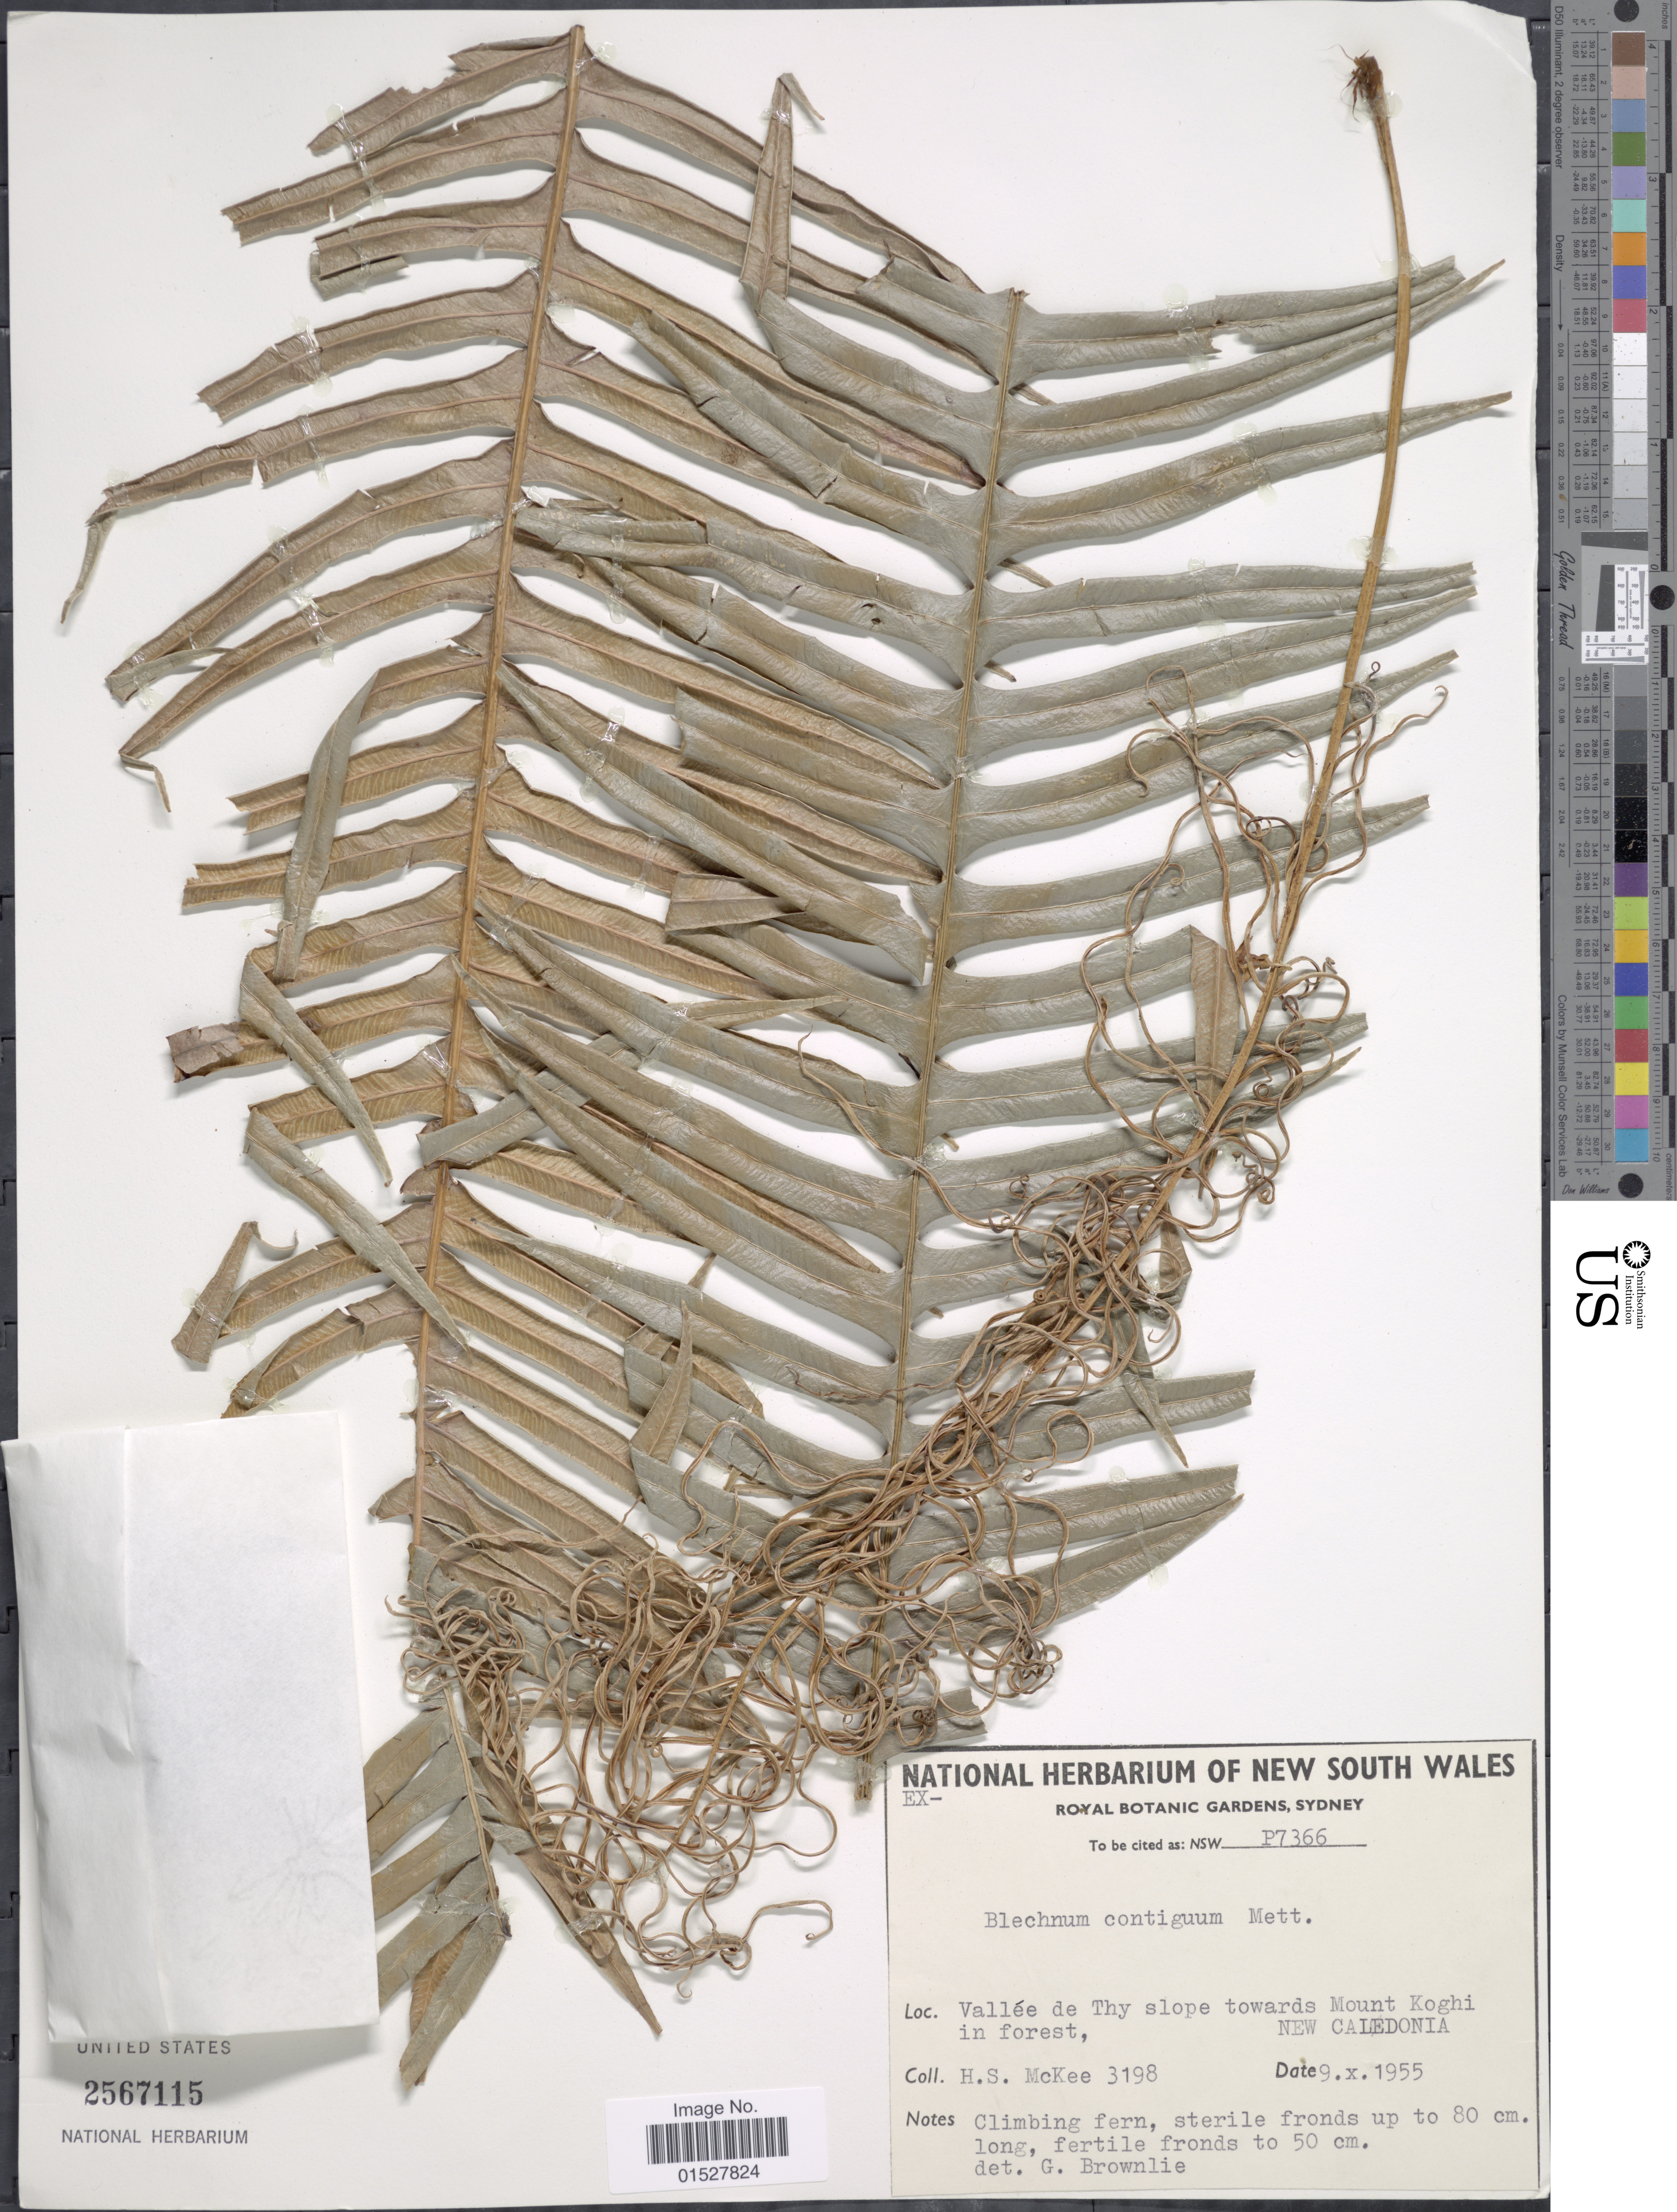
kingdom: Plantae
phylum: Tracheophyta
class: Polypodiopsida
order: Polypodiales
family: Blechnaceae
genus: Lomaridium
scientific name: Lomaridium contiguum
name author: (Mett.) Gasper & V.A.O. Dittrich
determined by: Vazquez, R.; Molino, S.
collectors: H. S. McKee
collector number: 3198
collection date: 1955-10-09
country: New Caledonia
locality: Vallée de Thy slope towards Mount Koghi in forest.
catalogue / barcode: US 2567115